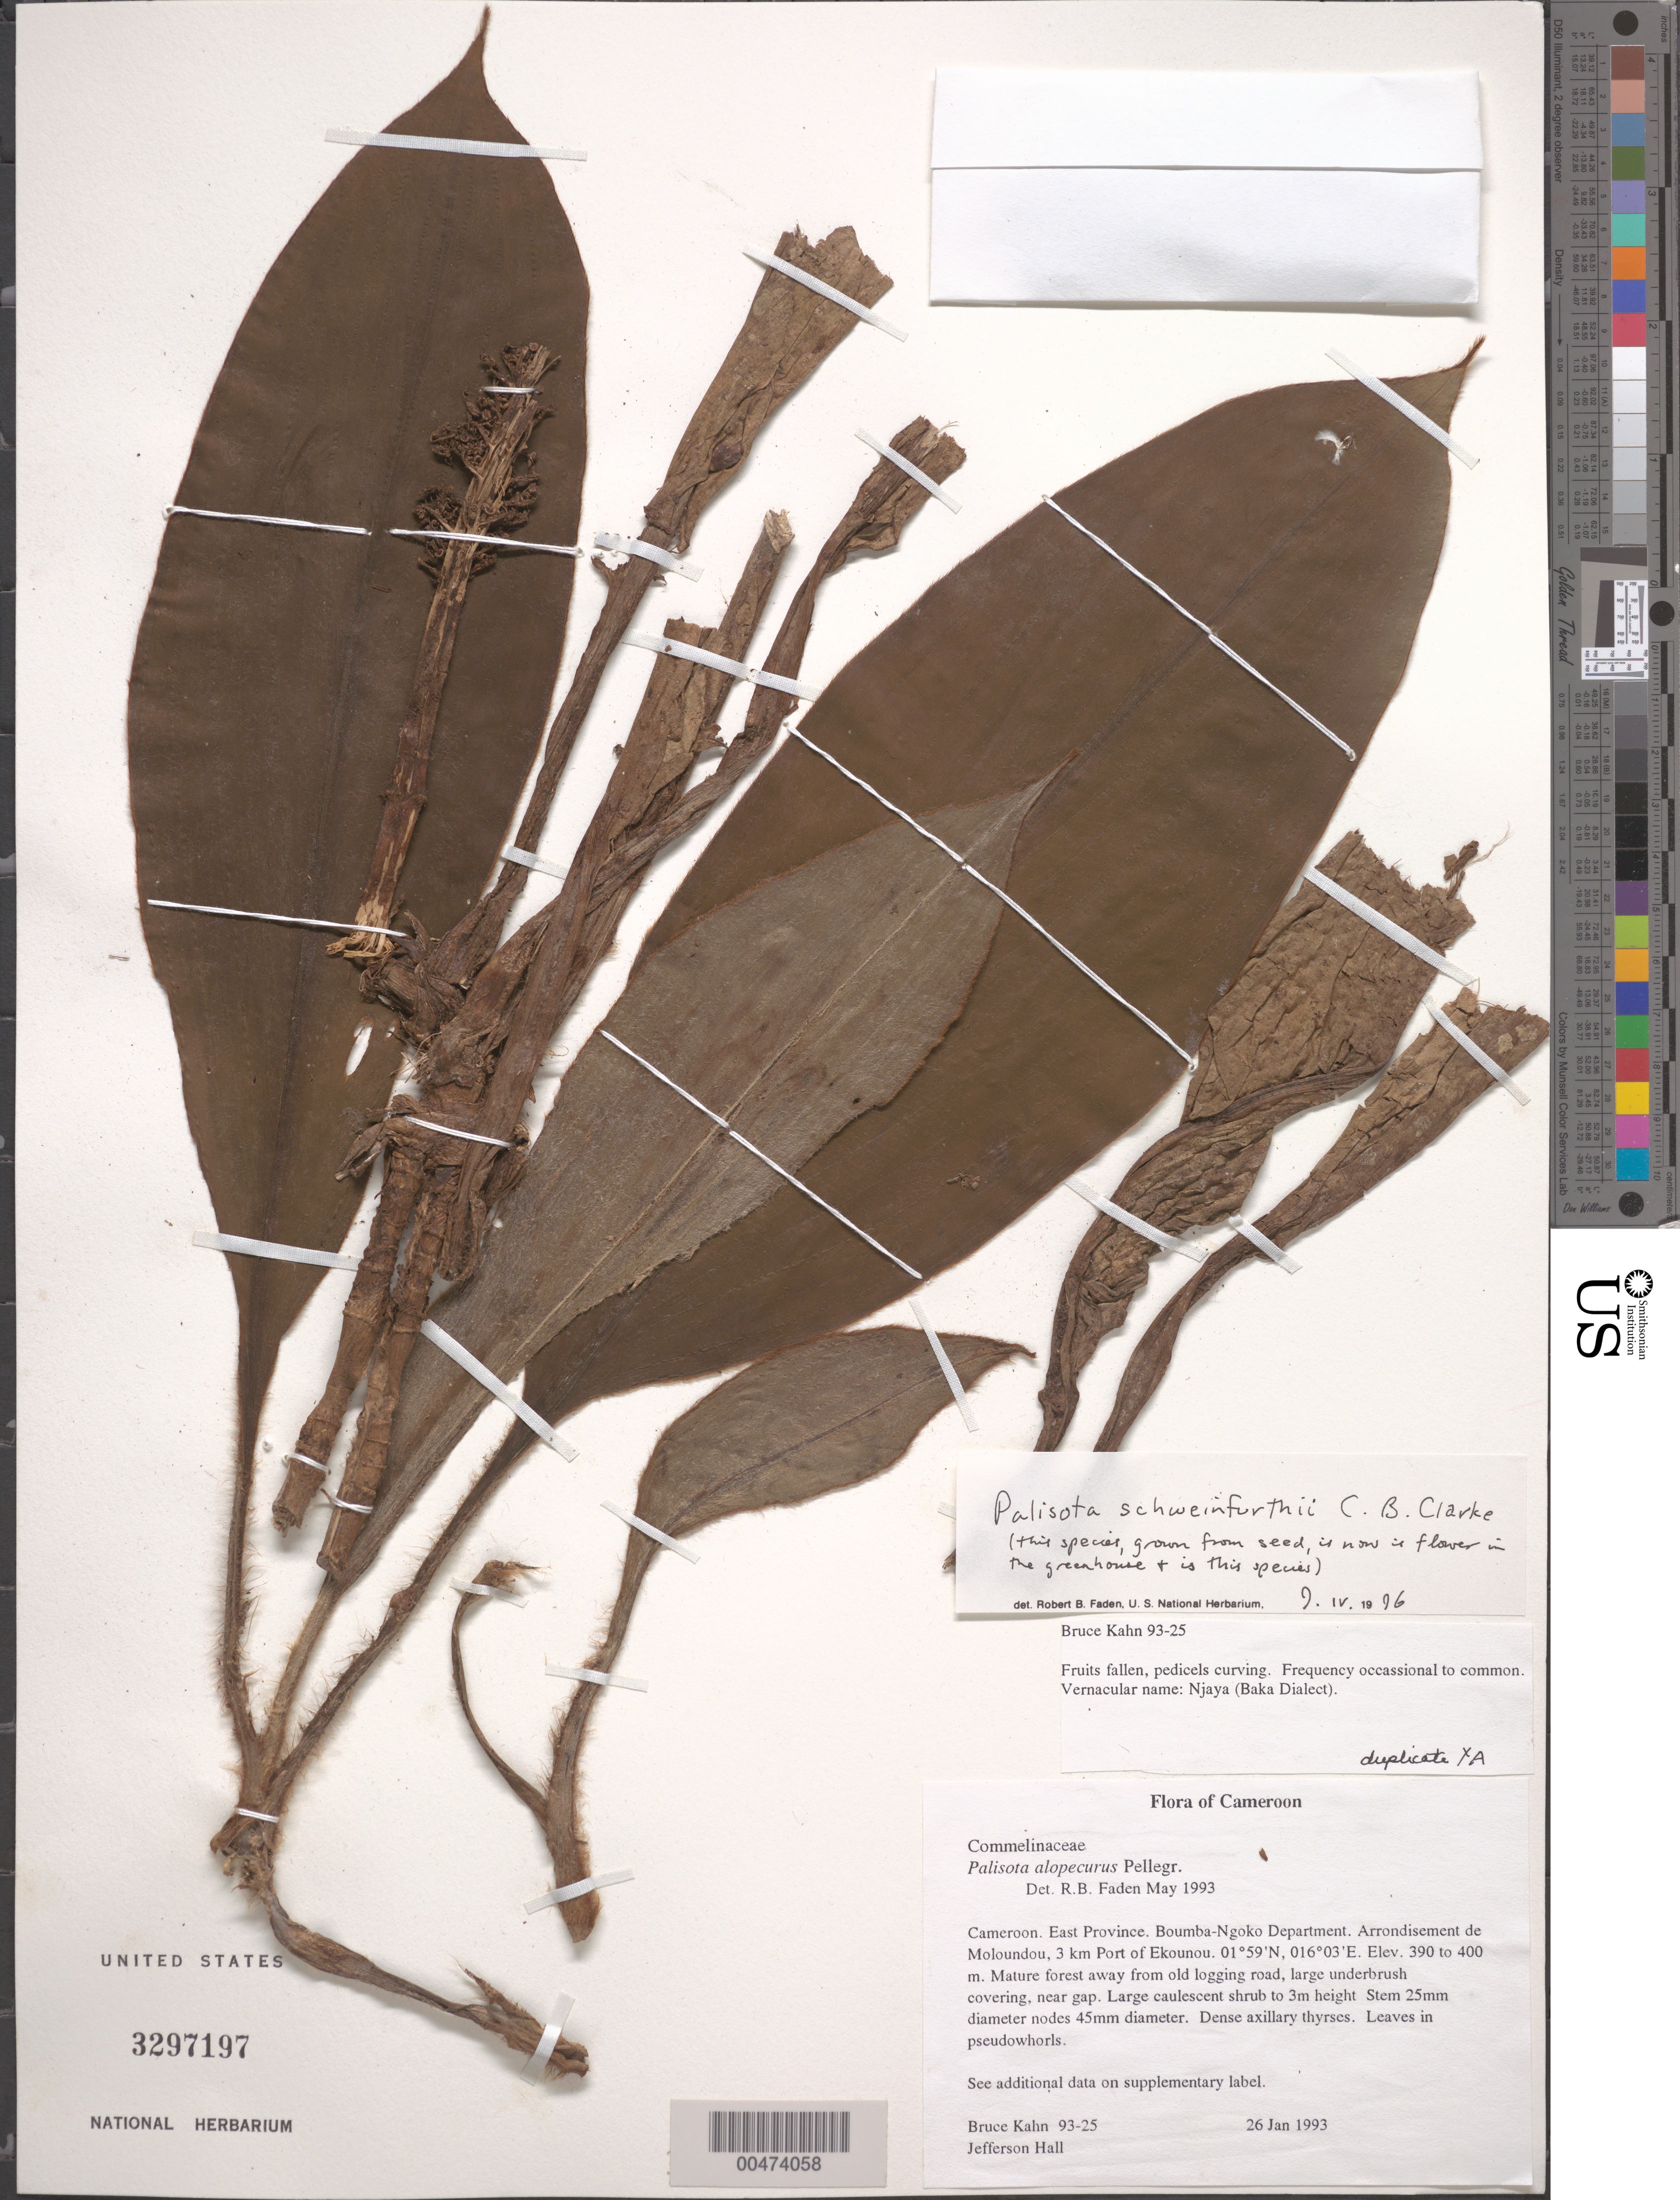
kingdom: Plantae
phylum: Tracheophyta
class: Liliopsida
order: Commelinales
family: Commelinaceae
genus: Palisota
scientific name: Palisota schweinfurthii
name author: C.B. Clarke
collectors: B. Kahn & J. Hall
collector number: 93-25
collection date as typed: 26 Jan 1993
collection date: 1993-01-26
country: Cameroon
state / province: Est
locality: Boumba-ngoko, moloundou arrondissement, lipondji, ekounou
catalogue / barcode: US 3297197